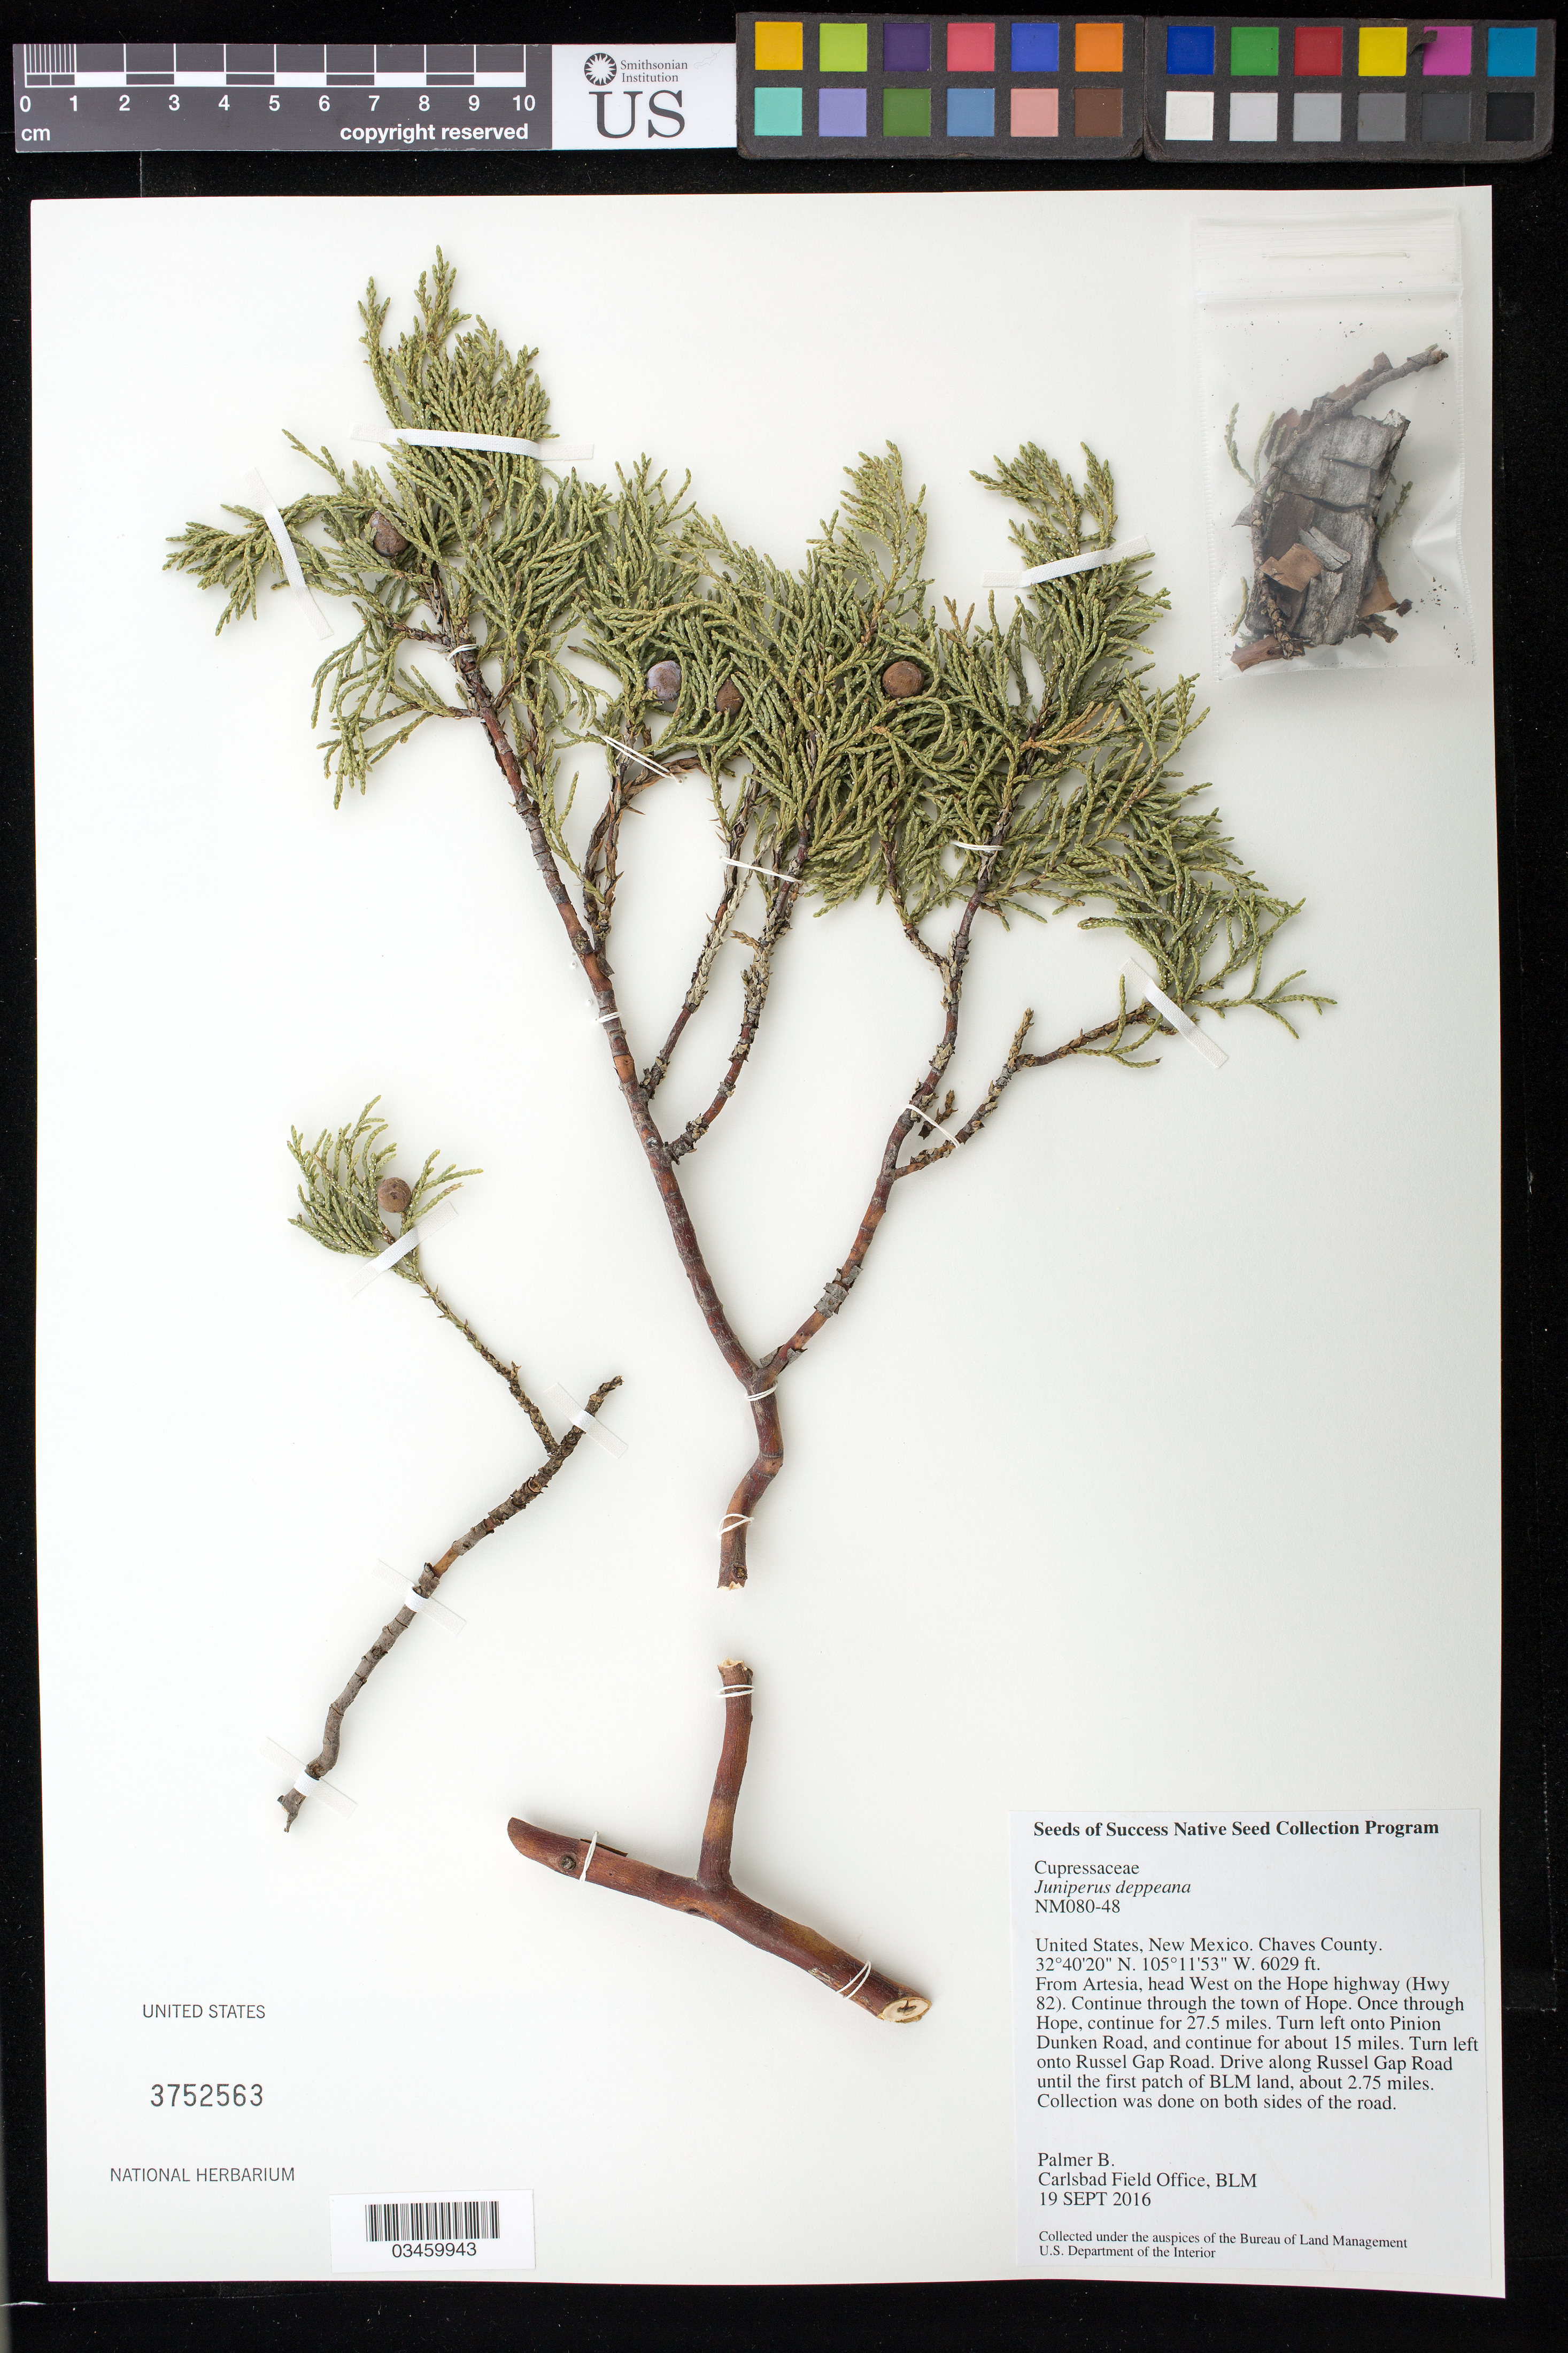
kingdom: Plantae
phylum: Tracheophyta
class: Pinopsida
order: Pinales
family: Cupressaceae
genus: Juniperus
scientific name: Juniperus deppeana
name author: Steud.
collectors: B. Palmer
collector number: NM080-48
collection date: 2016-09-19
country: United States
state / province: New Mexico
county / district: Chaves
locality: Russell Gap Road.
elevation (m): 1838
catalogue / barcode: US 3752563